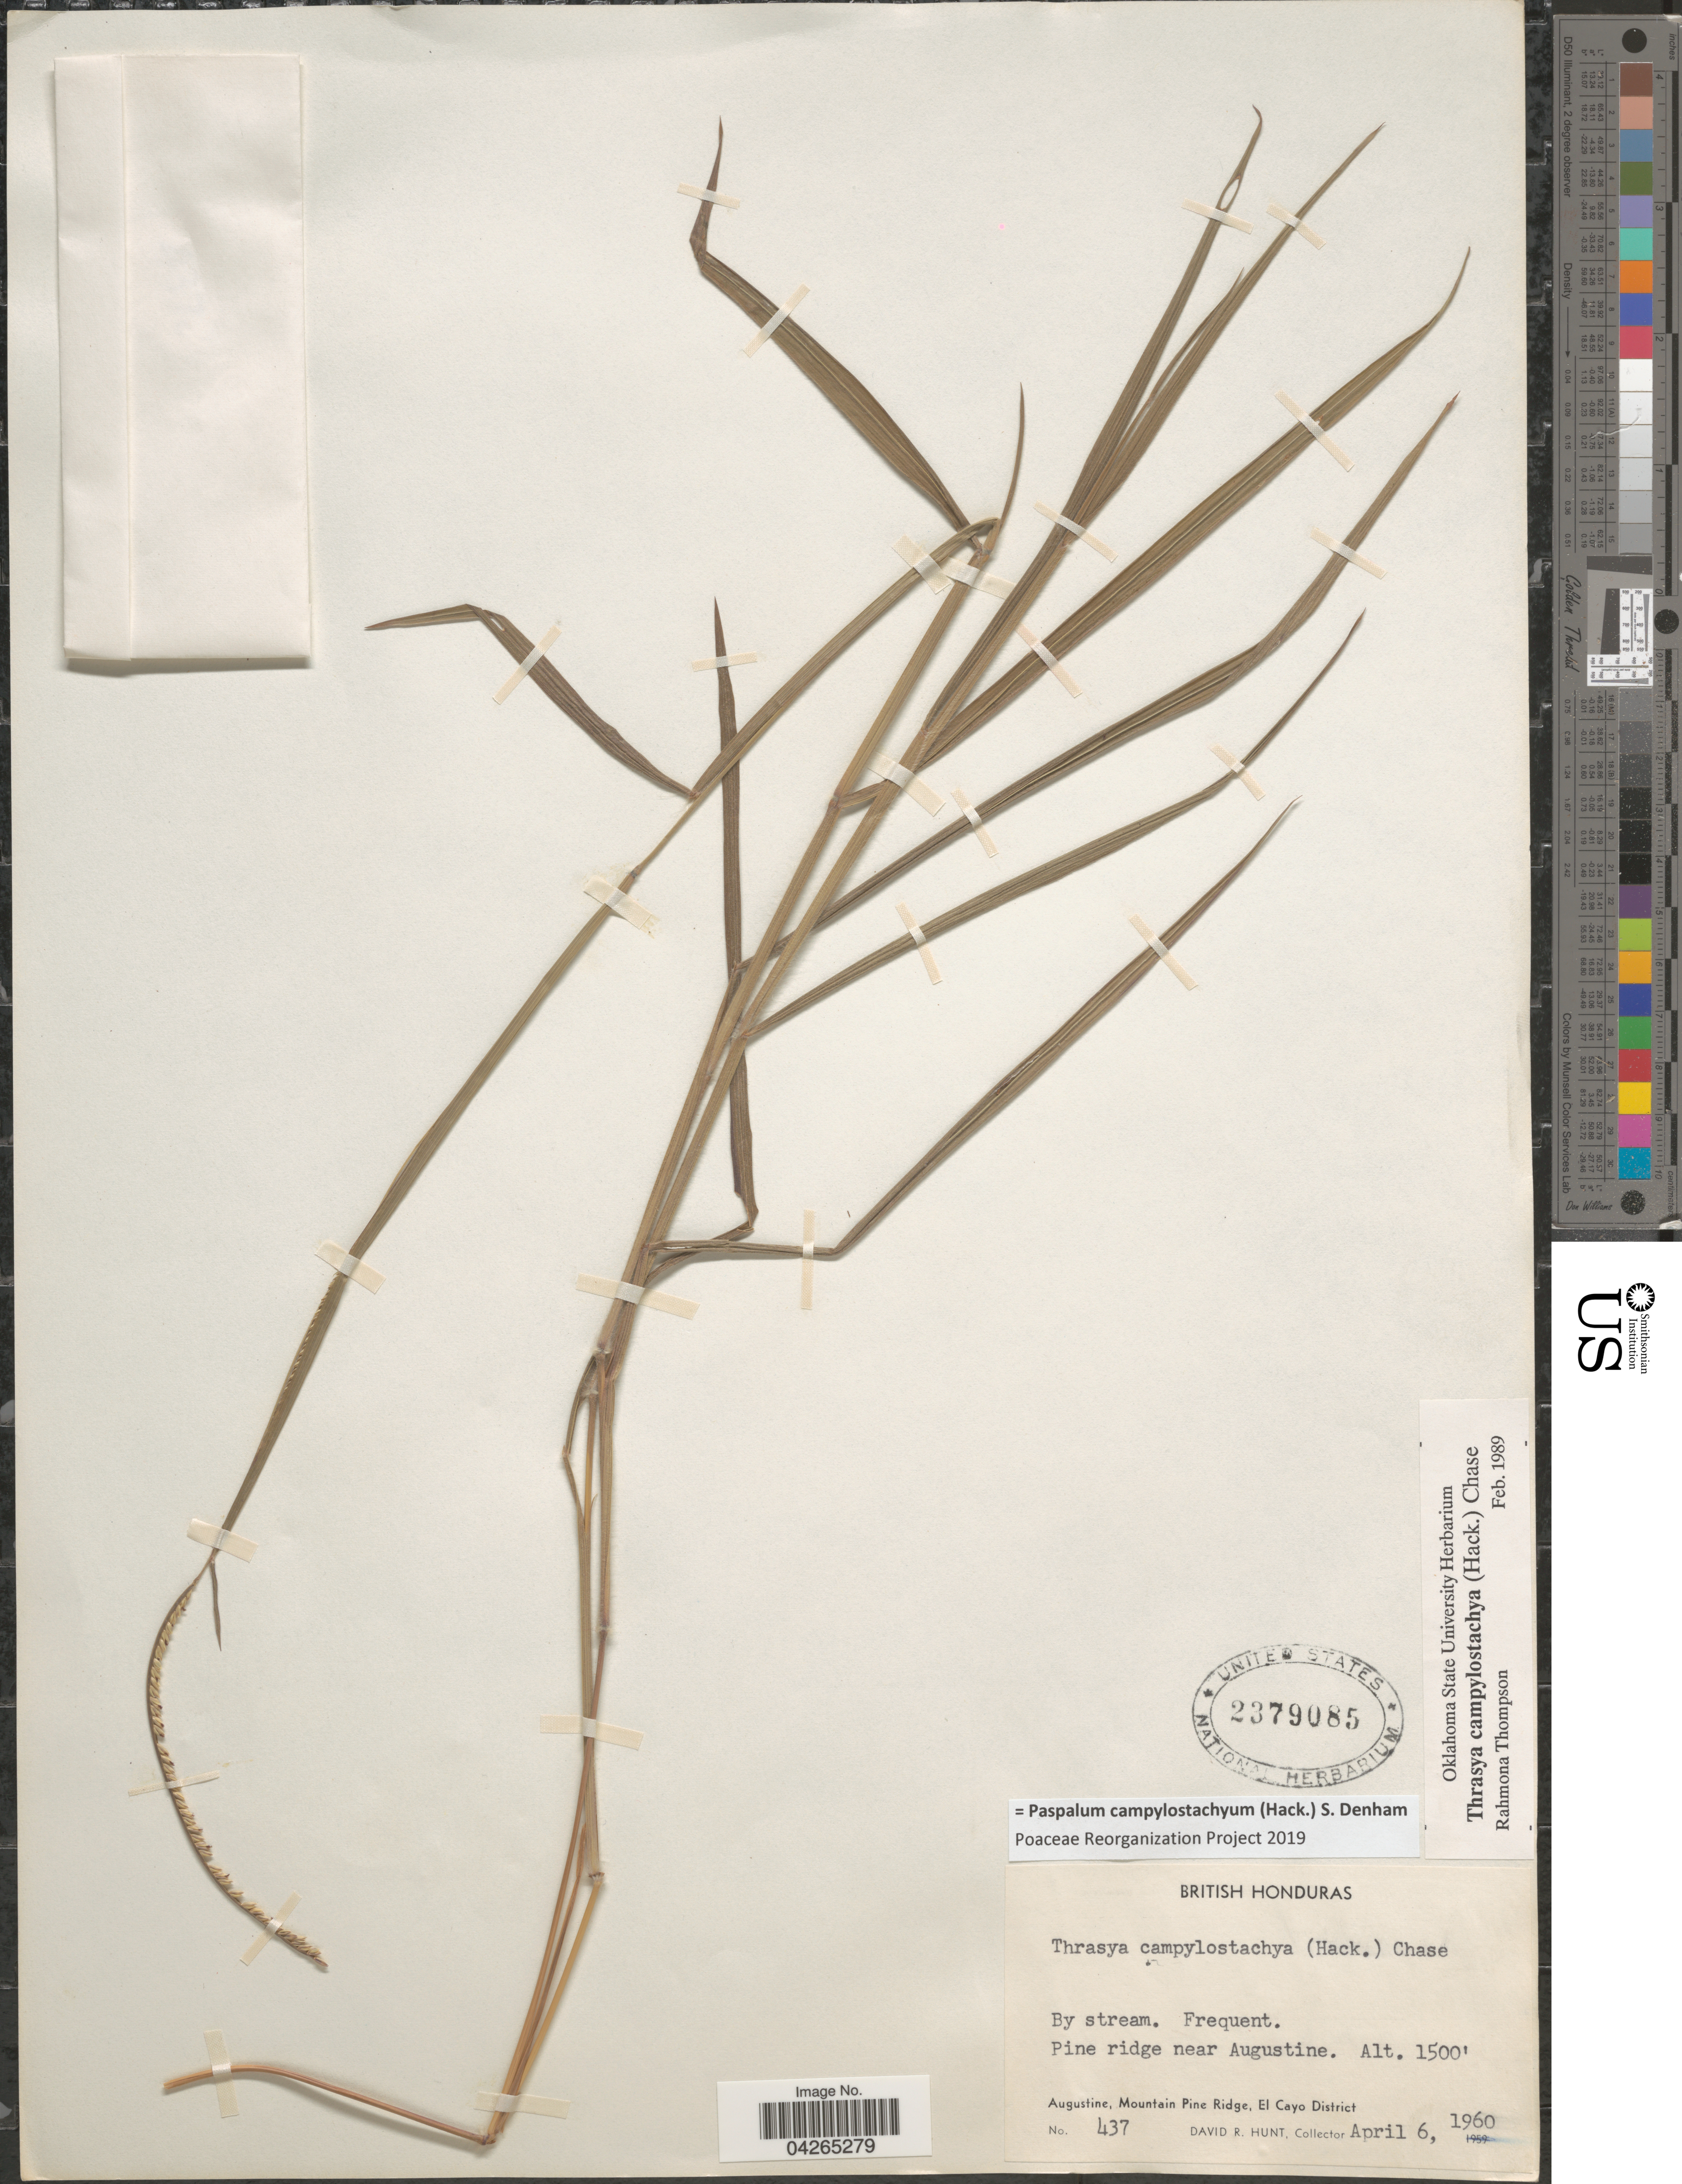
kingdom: Plantae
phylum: Tracheophyta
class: Liliopsida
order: Poales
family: Poaceae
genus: Paspalum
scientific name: Paspalum campylostachyum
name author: (Hack.) S. Denham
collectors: D. Hunt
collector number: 437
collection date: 1960-04-06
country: Belize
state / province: Cayo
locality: British Honduras. Pine ridge near Augustine. Augustine, Mountain Pine Ridge, El Cayo District.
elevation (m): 457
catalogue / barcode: US 2379085